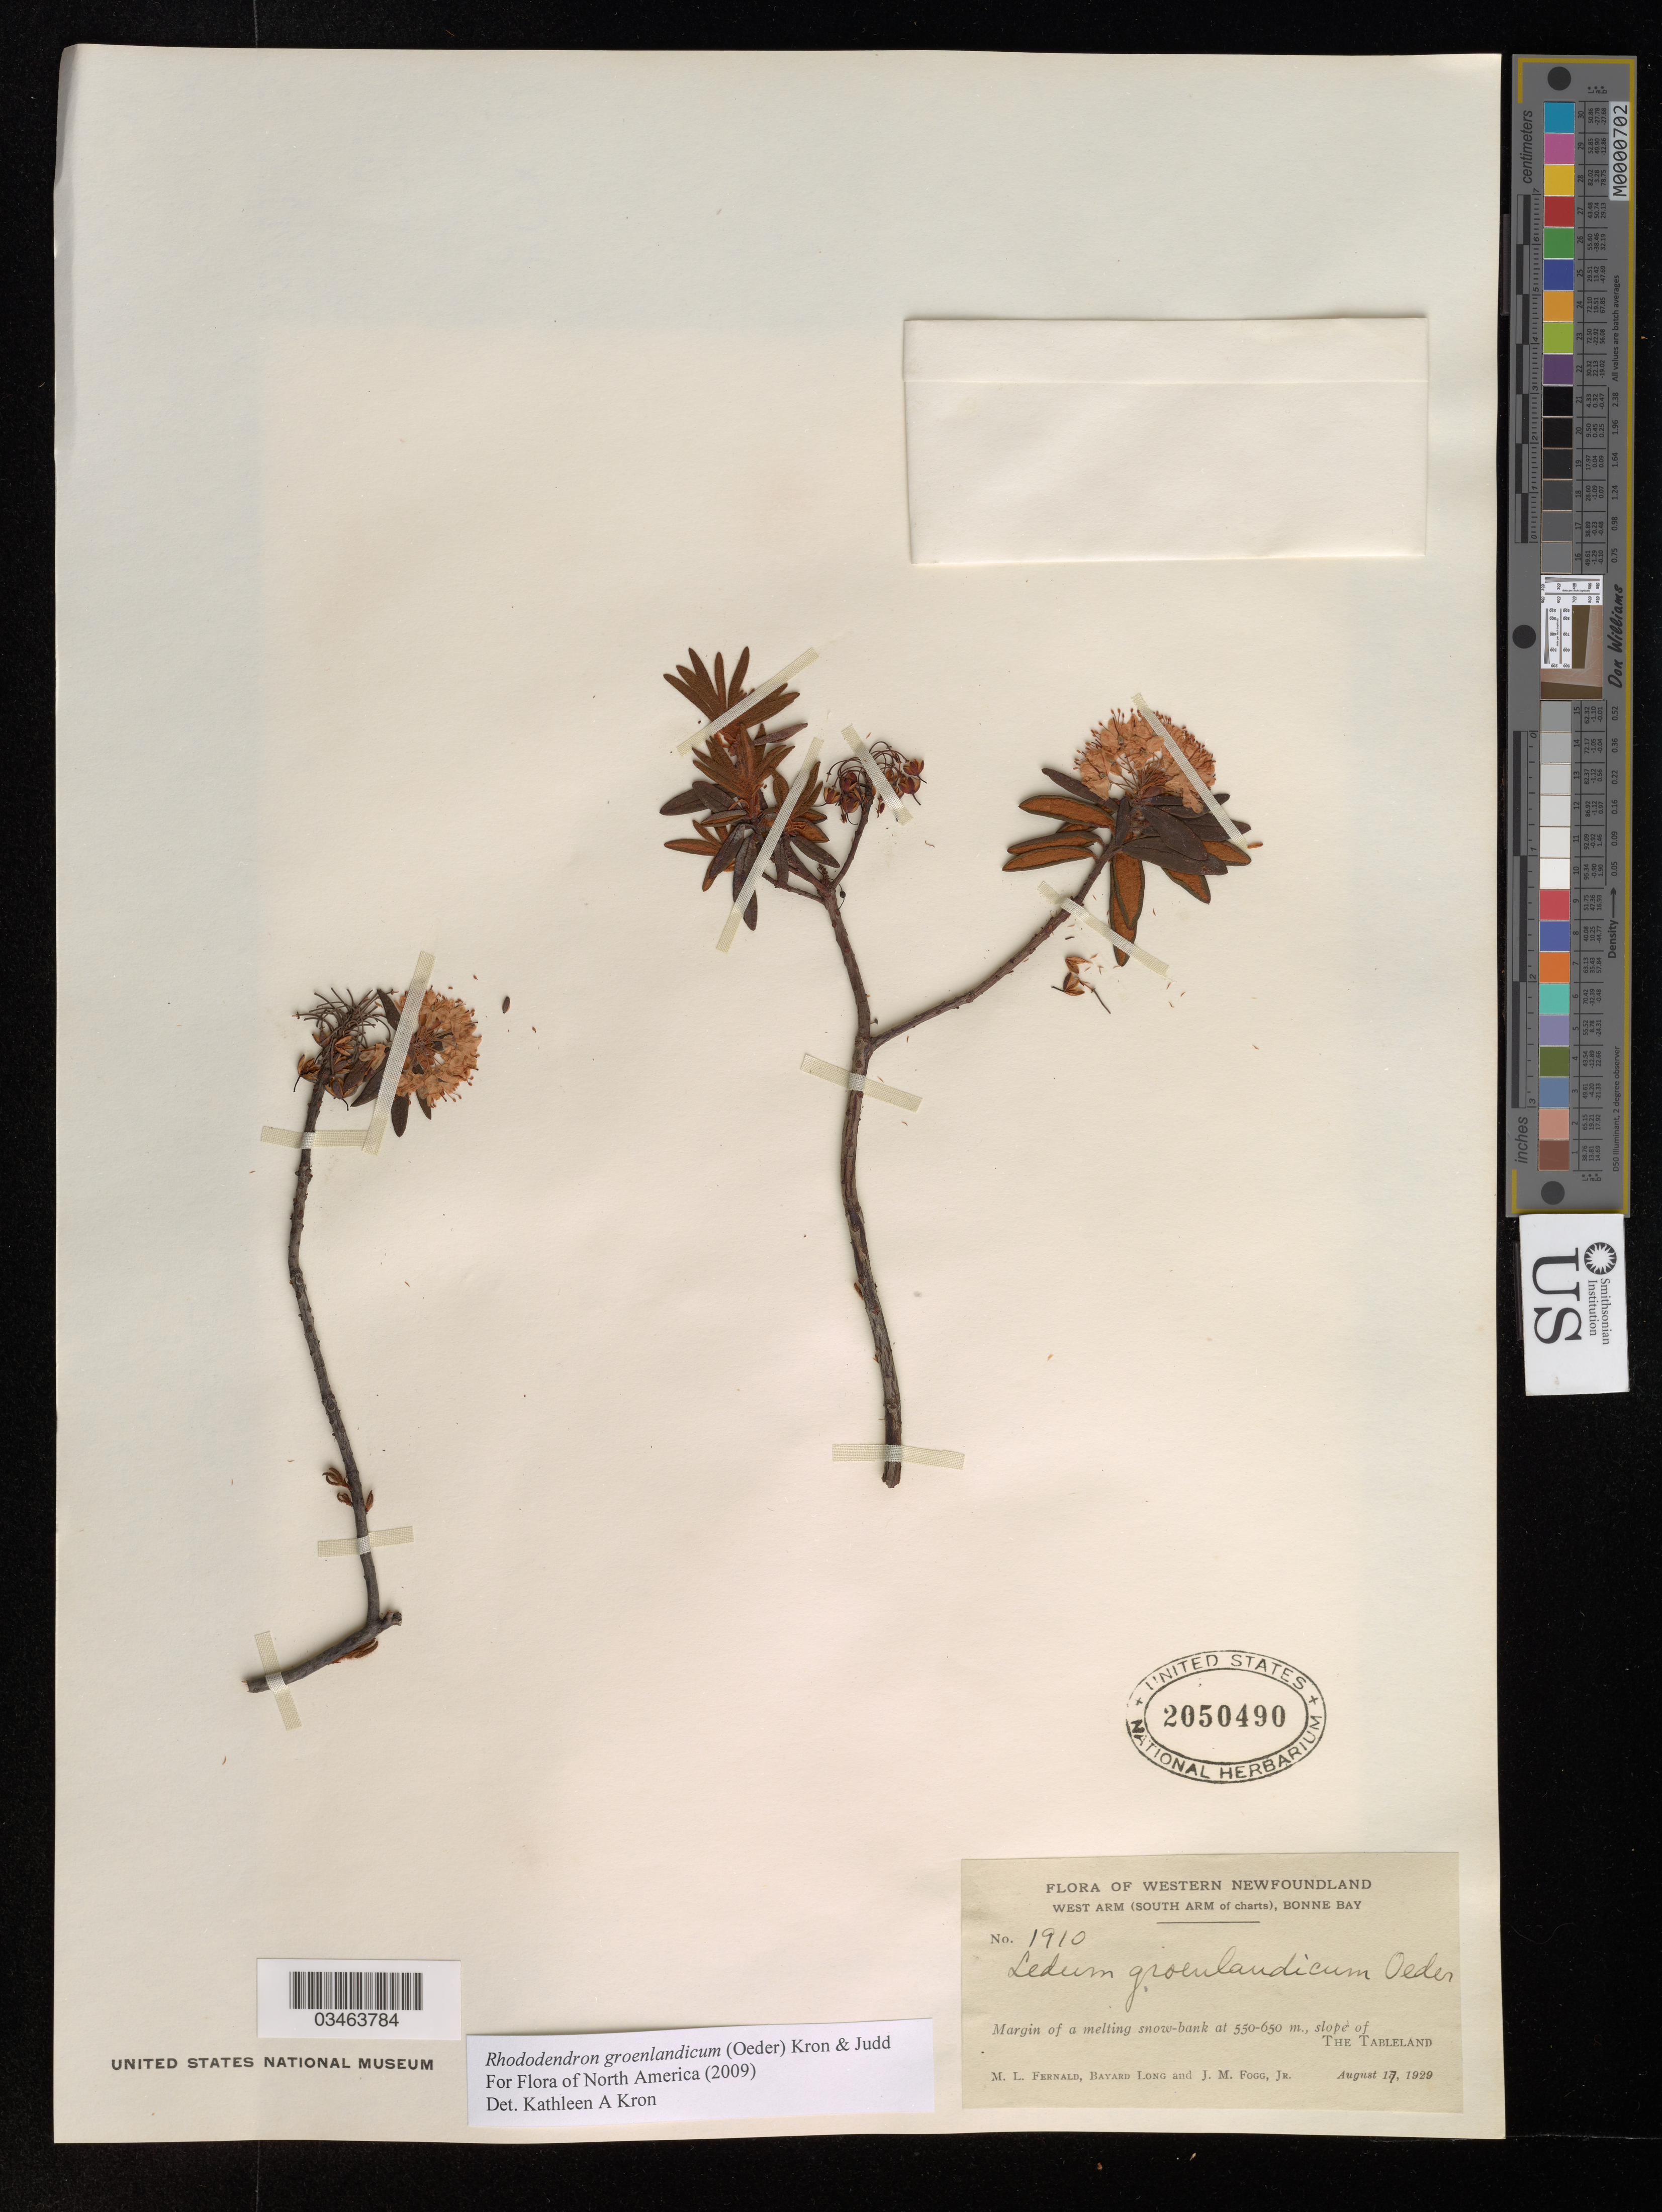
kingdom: Plantae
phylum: Tracheophyta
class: Magnoliopsida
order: Ericales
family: Ericaceae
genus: Rhododendron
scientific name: Rhododendron groenlandicum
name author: (Oeder) Kron & Judd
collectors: M. L. Fernald, B. Long & J. Fogg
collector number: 1910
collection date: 1929-08-17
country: Canada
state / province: Newfoundland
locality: Western Newfoundland. West Arm (South Arm of charts), Bonne Bay. Slope of The Tableland.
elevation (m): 550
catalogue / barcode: US 2050490